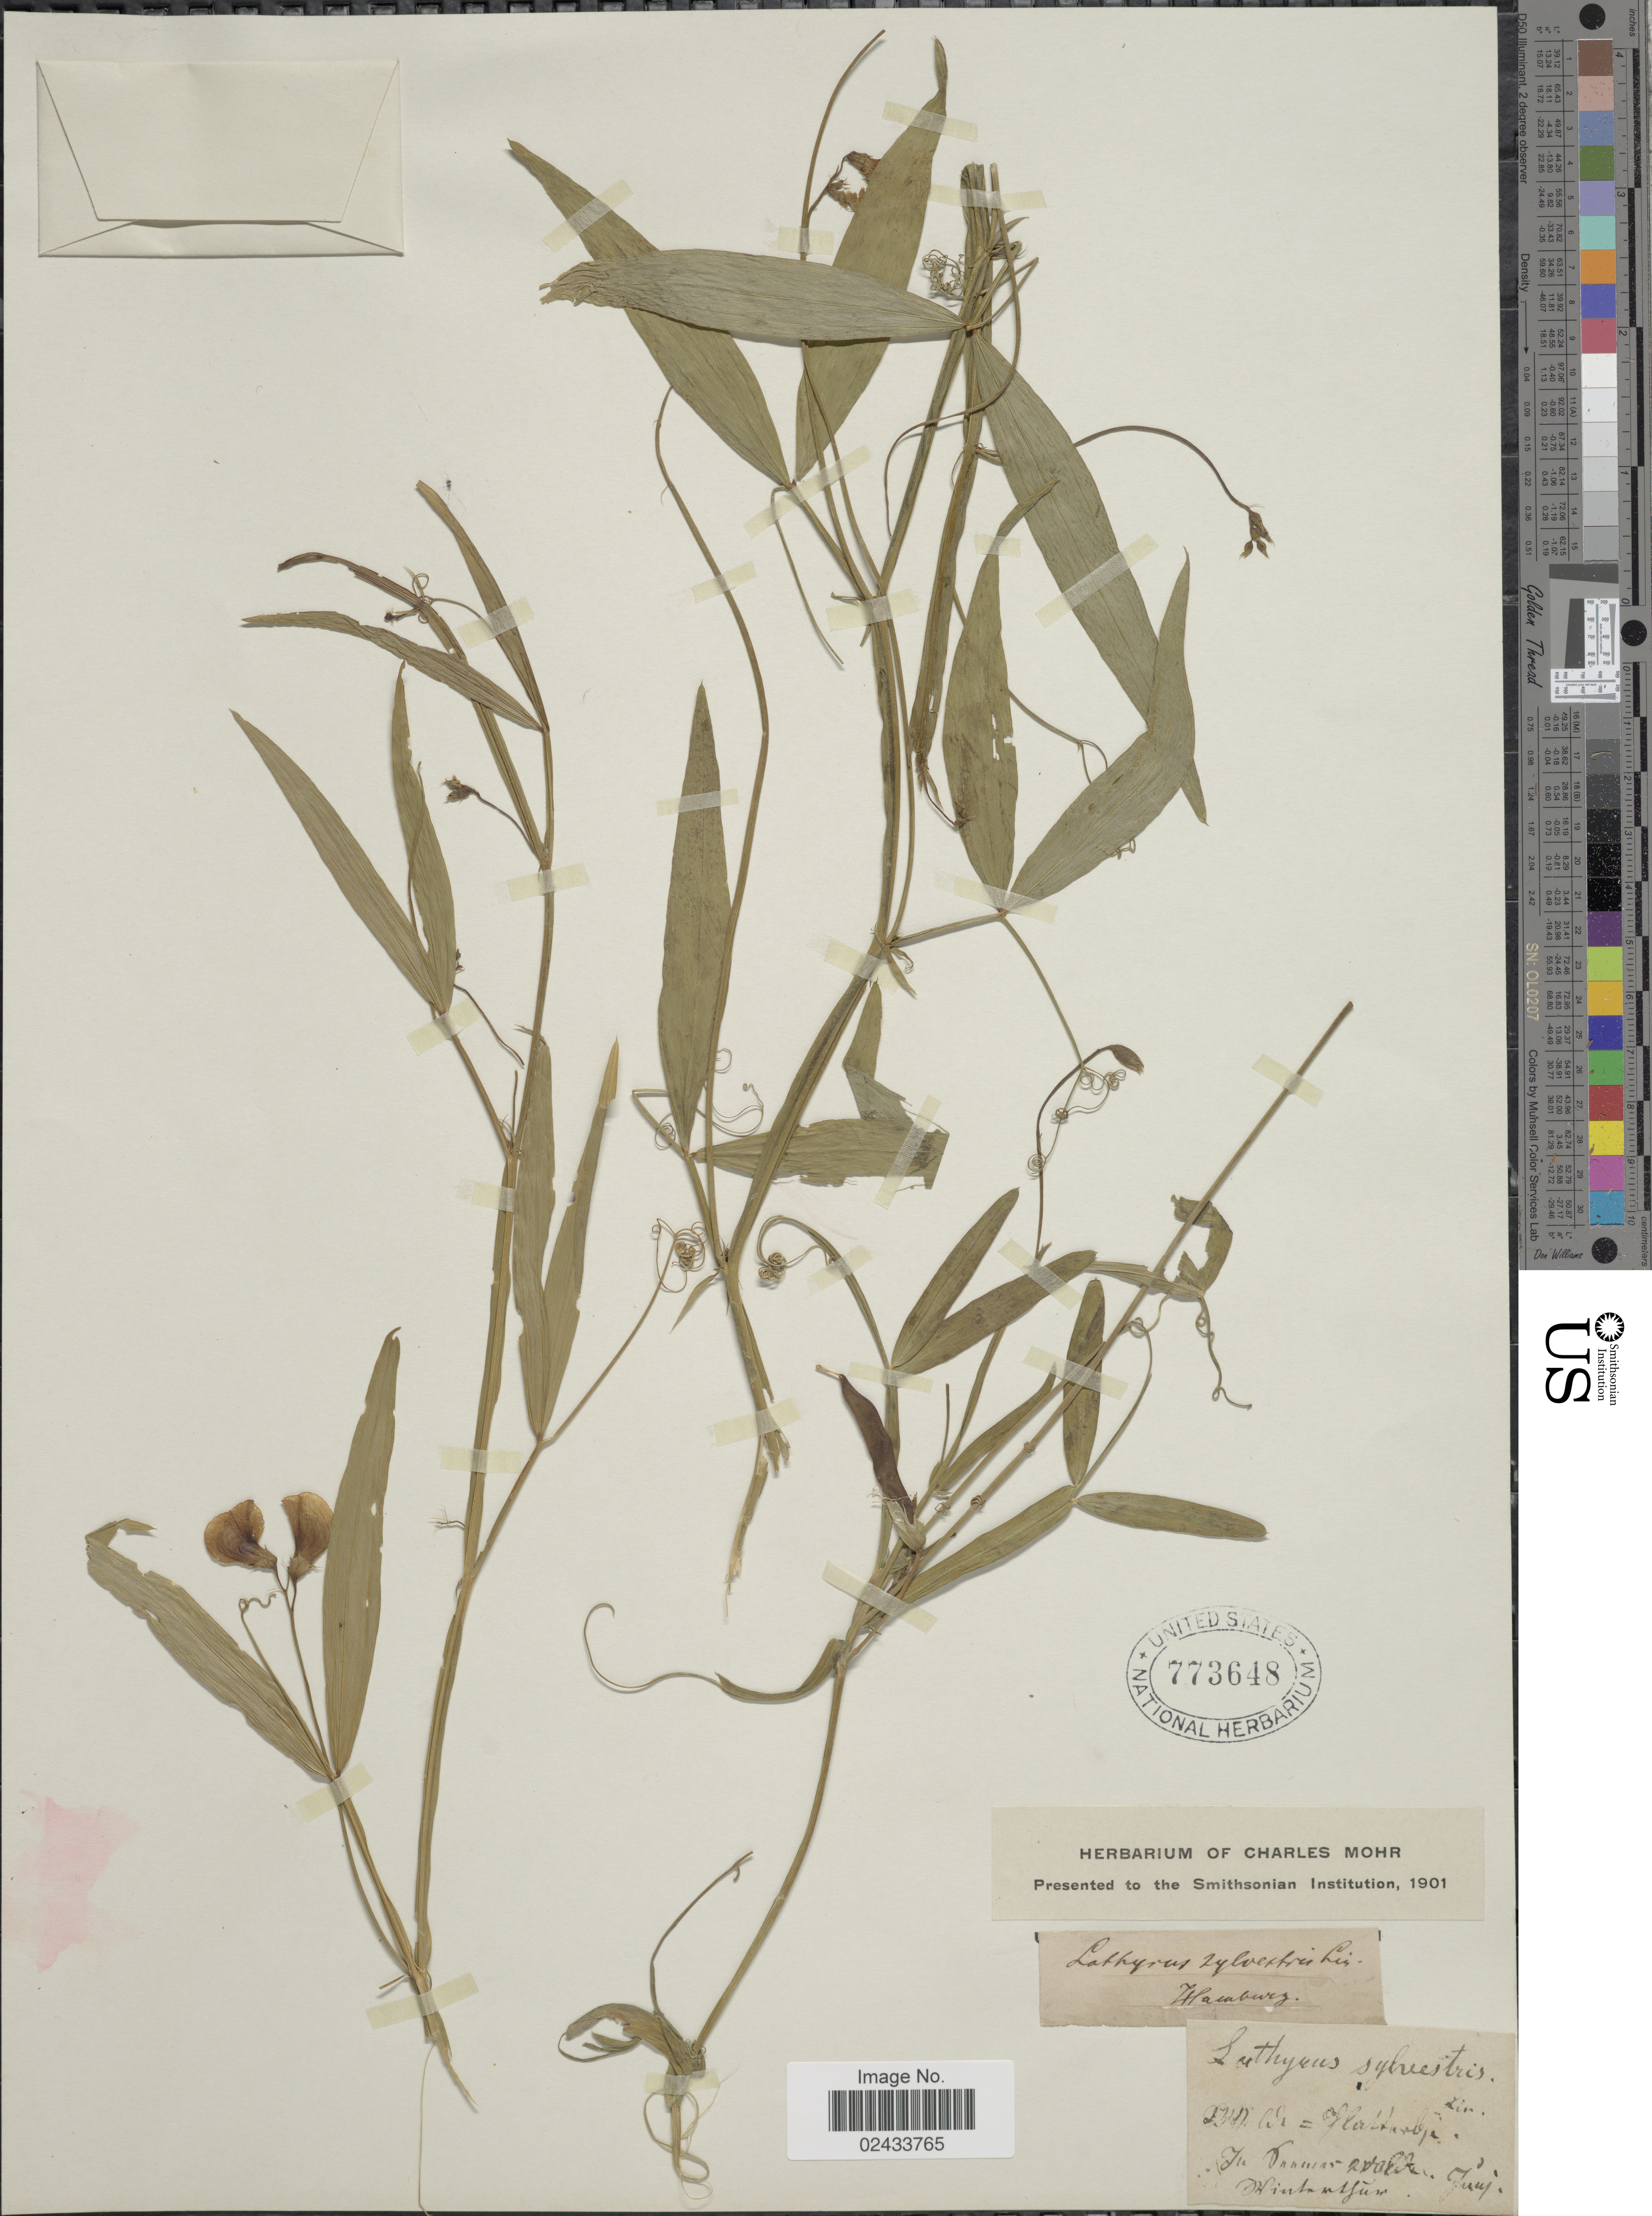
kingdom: Plantae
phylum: Tracheophyta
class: Magnoliopsida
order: Fabales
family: Fabaceae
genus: Lathyrus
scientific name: Lathyrus sylvestris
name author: L.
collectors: ex herb. Charles Mohr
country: Germany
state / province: Hamburg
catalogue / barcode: US 773648